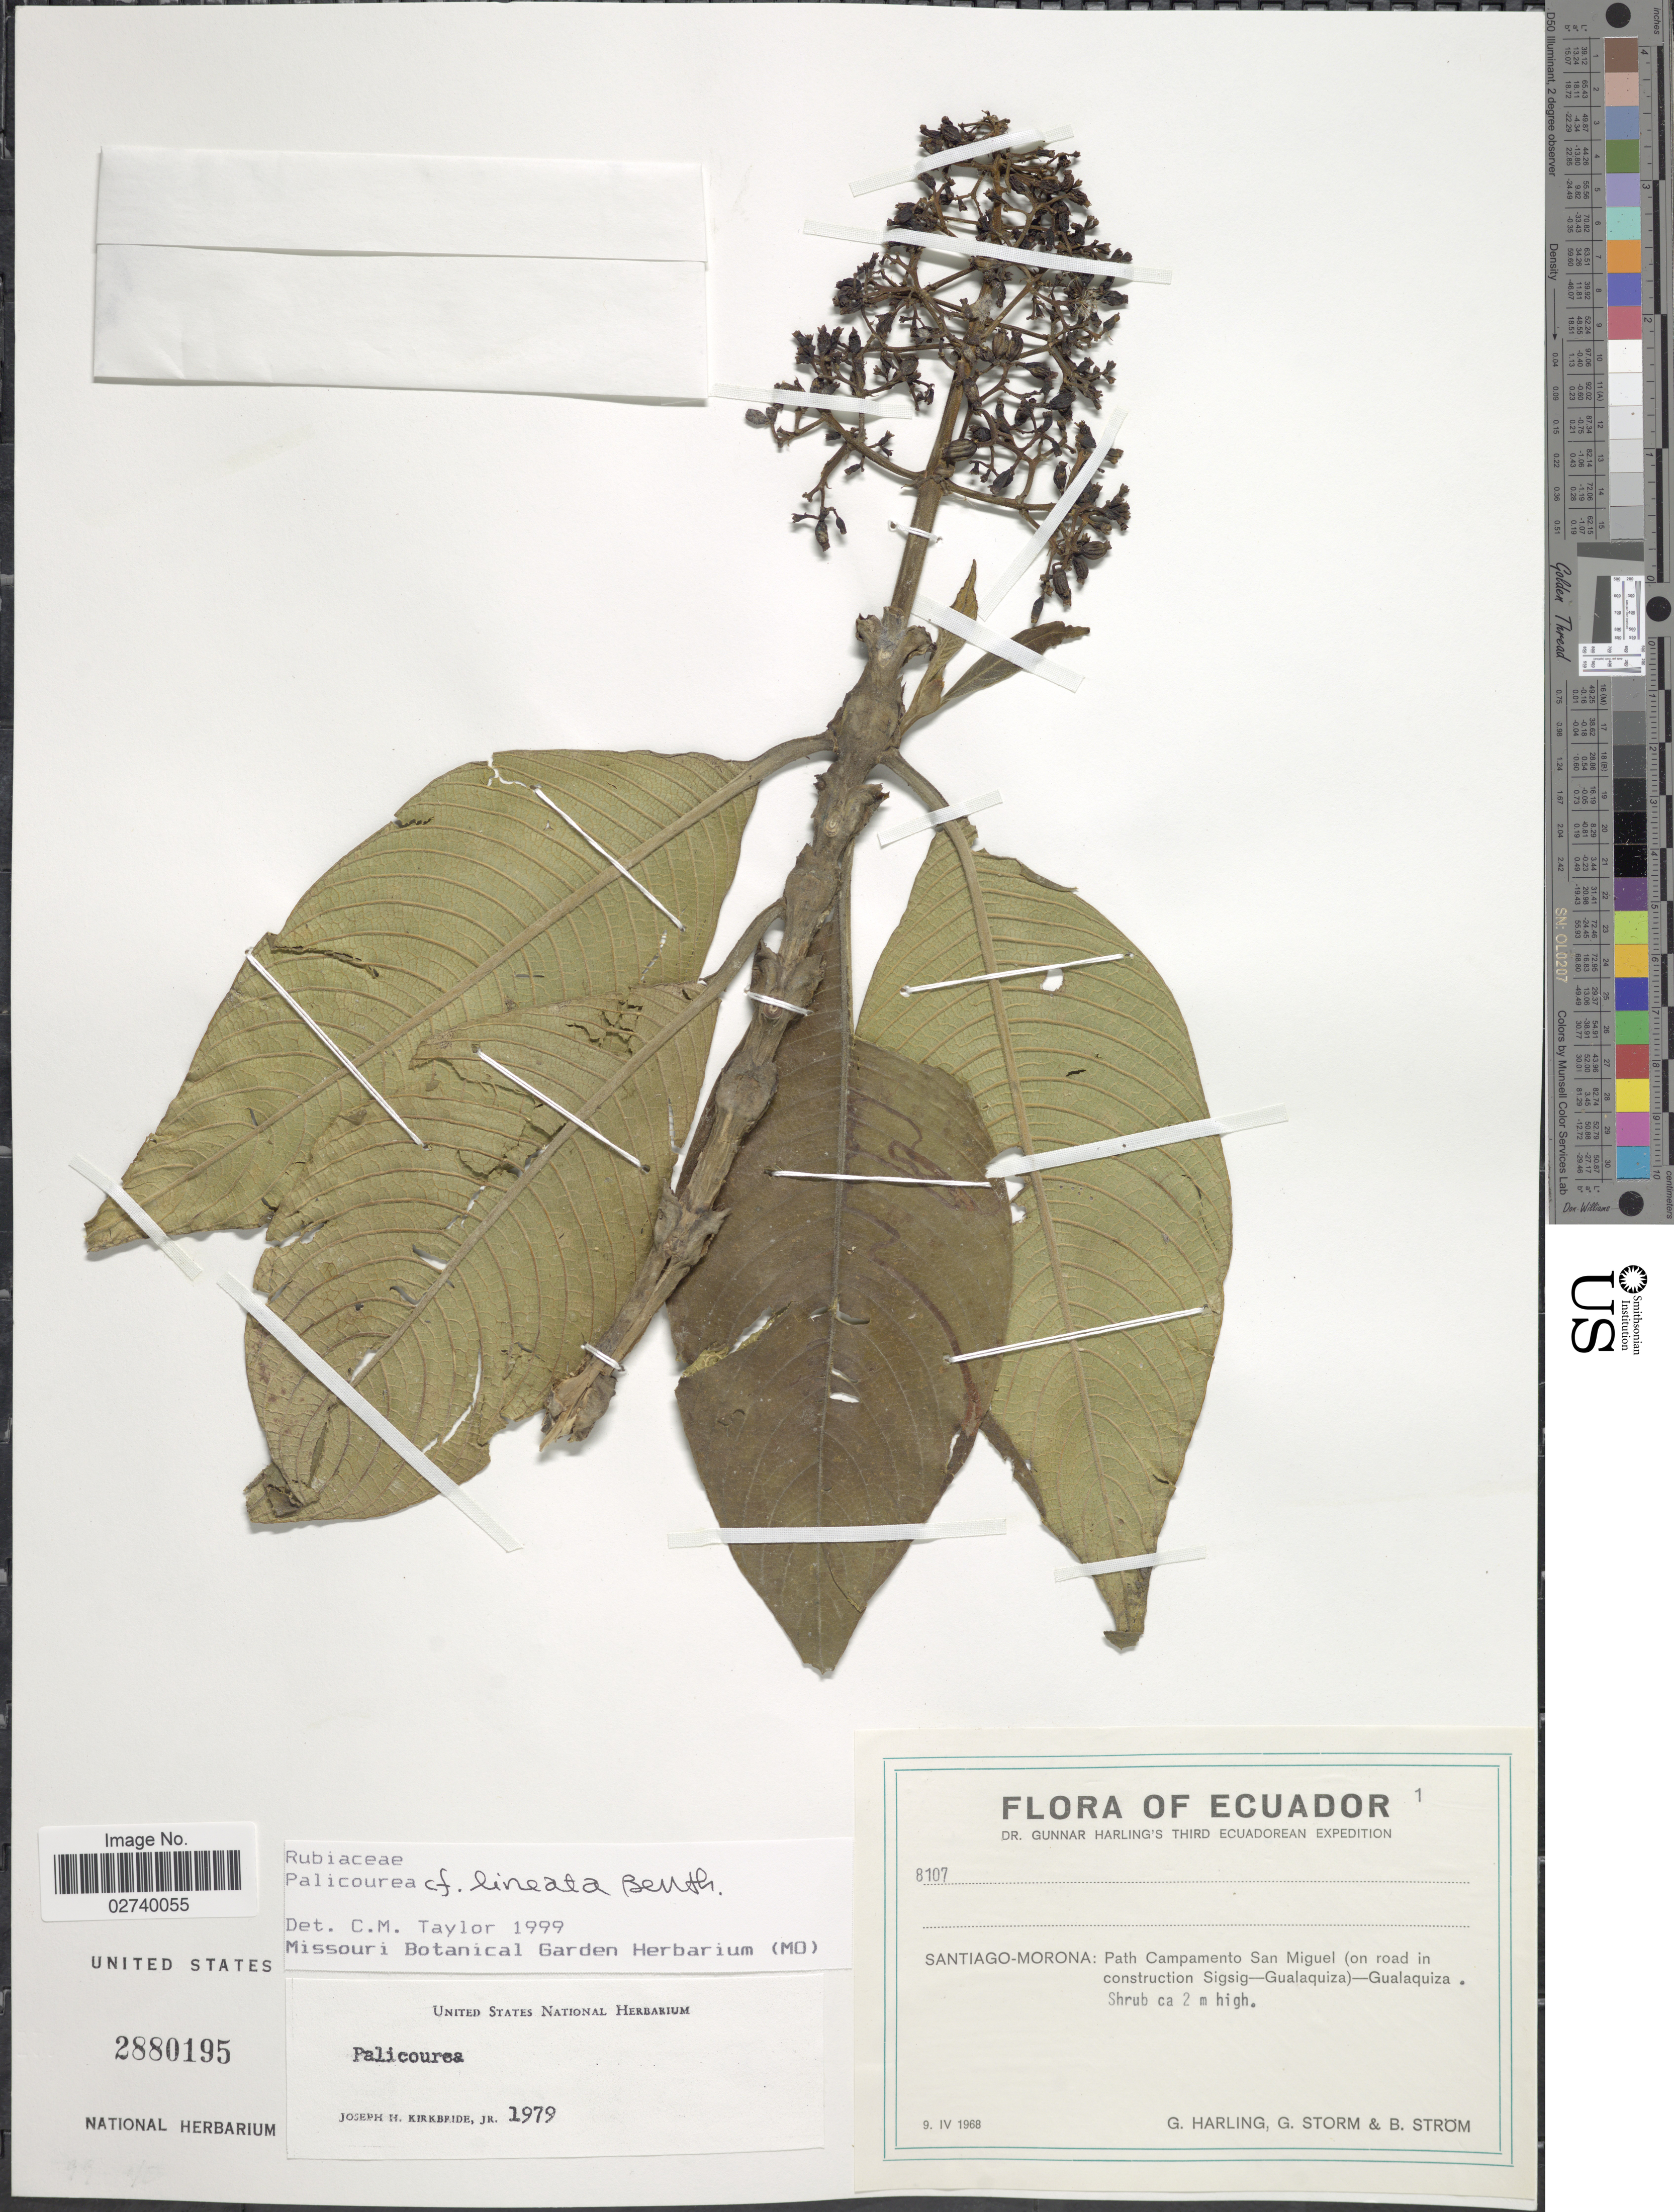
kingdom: Plantae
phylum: Tracheophyta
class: Magnoliopsida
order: Gentianales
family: Rubiaceae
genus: Palicourea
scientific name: Palicourea lineata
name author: Benth.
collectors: G. Harling, G. Storm & B. Ström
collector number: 8107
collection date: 1968-04-09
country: Ecuador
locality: Santiago-Zamora: Path Campamento San Miguel (on road in construction Sigsig-Gualaquiza)-Gualaquiza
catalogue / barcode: US 2880195